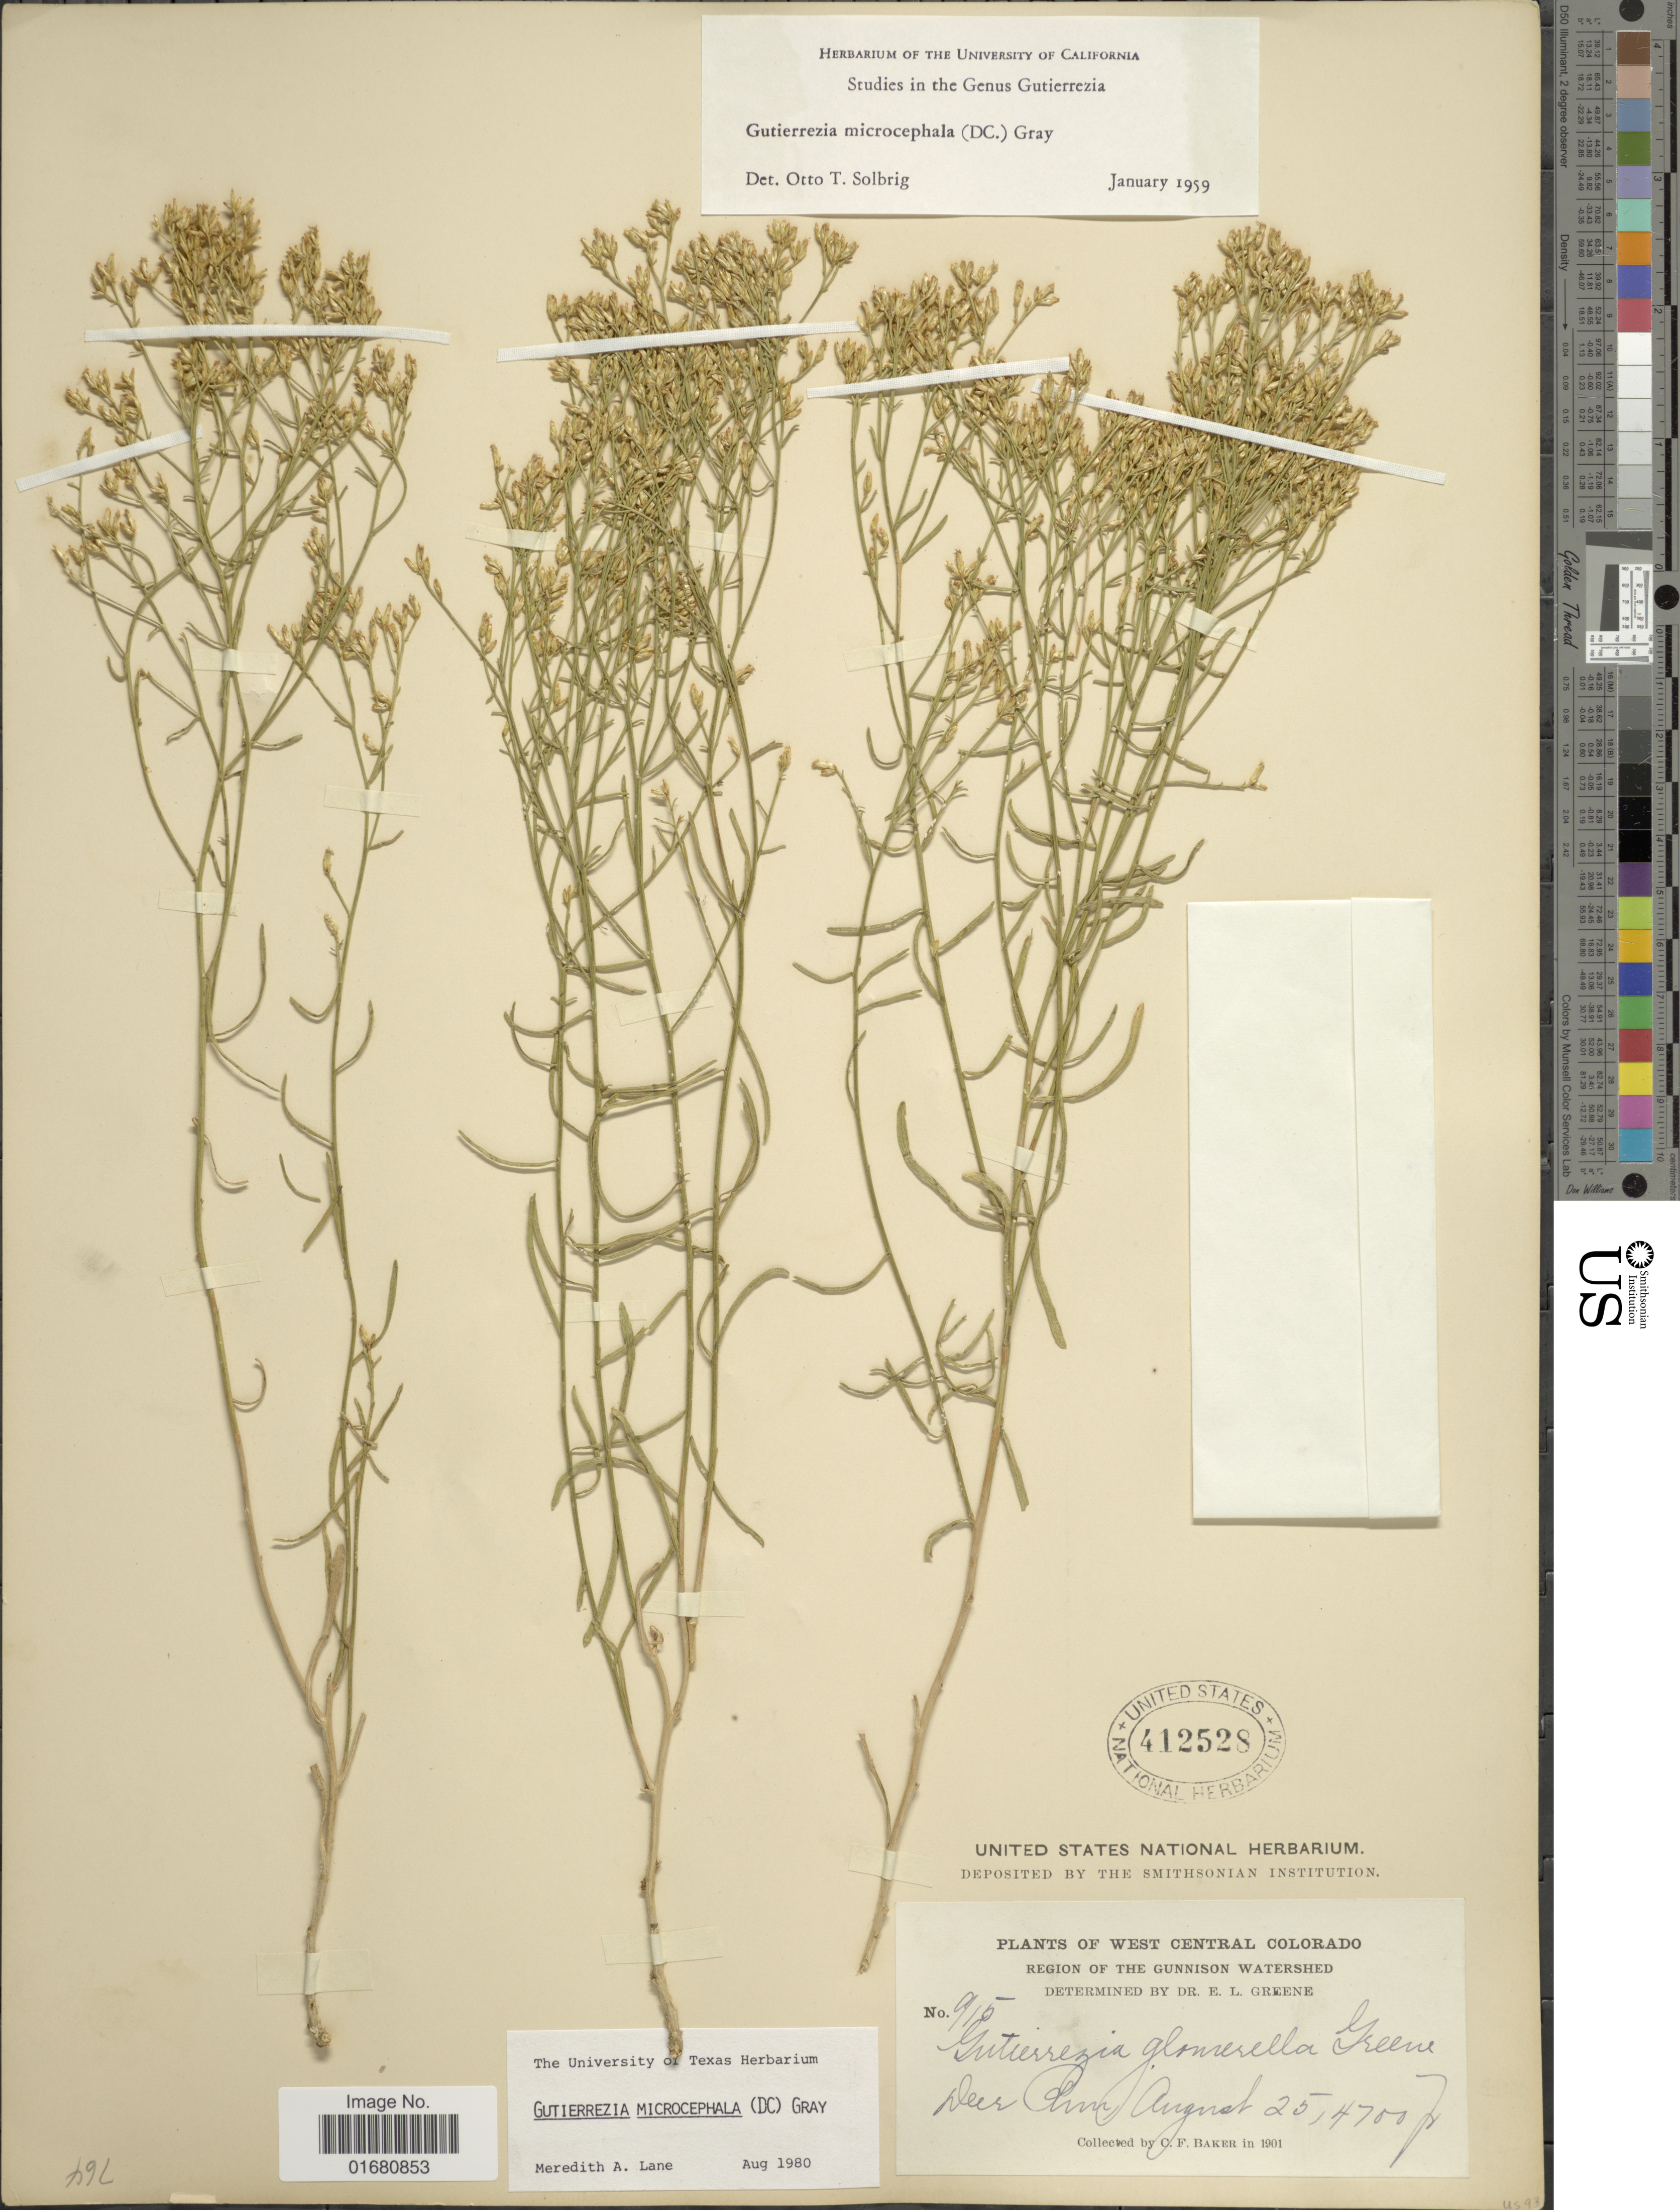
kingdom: Plantae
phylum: Tracheophyta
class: Magnoliopsida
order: Asterales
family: Asteraceae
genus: Gutierrezia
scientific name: Gutierrezia microcephala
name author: (DC.) A. Gray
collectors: C. F. Baker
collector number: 915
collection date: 1901-08-25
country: United States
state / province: Colorado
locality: West Central Colorado, Region of the Gunnison Watershed, Deer Run.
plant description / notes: Corrected "Deer Rim" to "Deer Run."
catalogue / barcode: US 412528